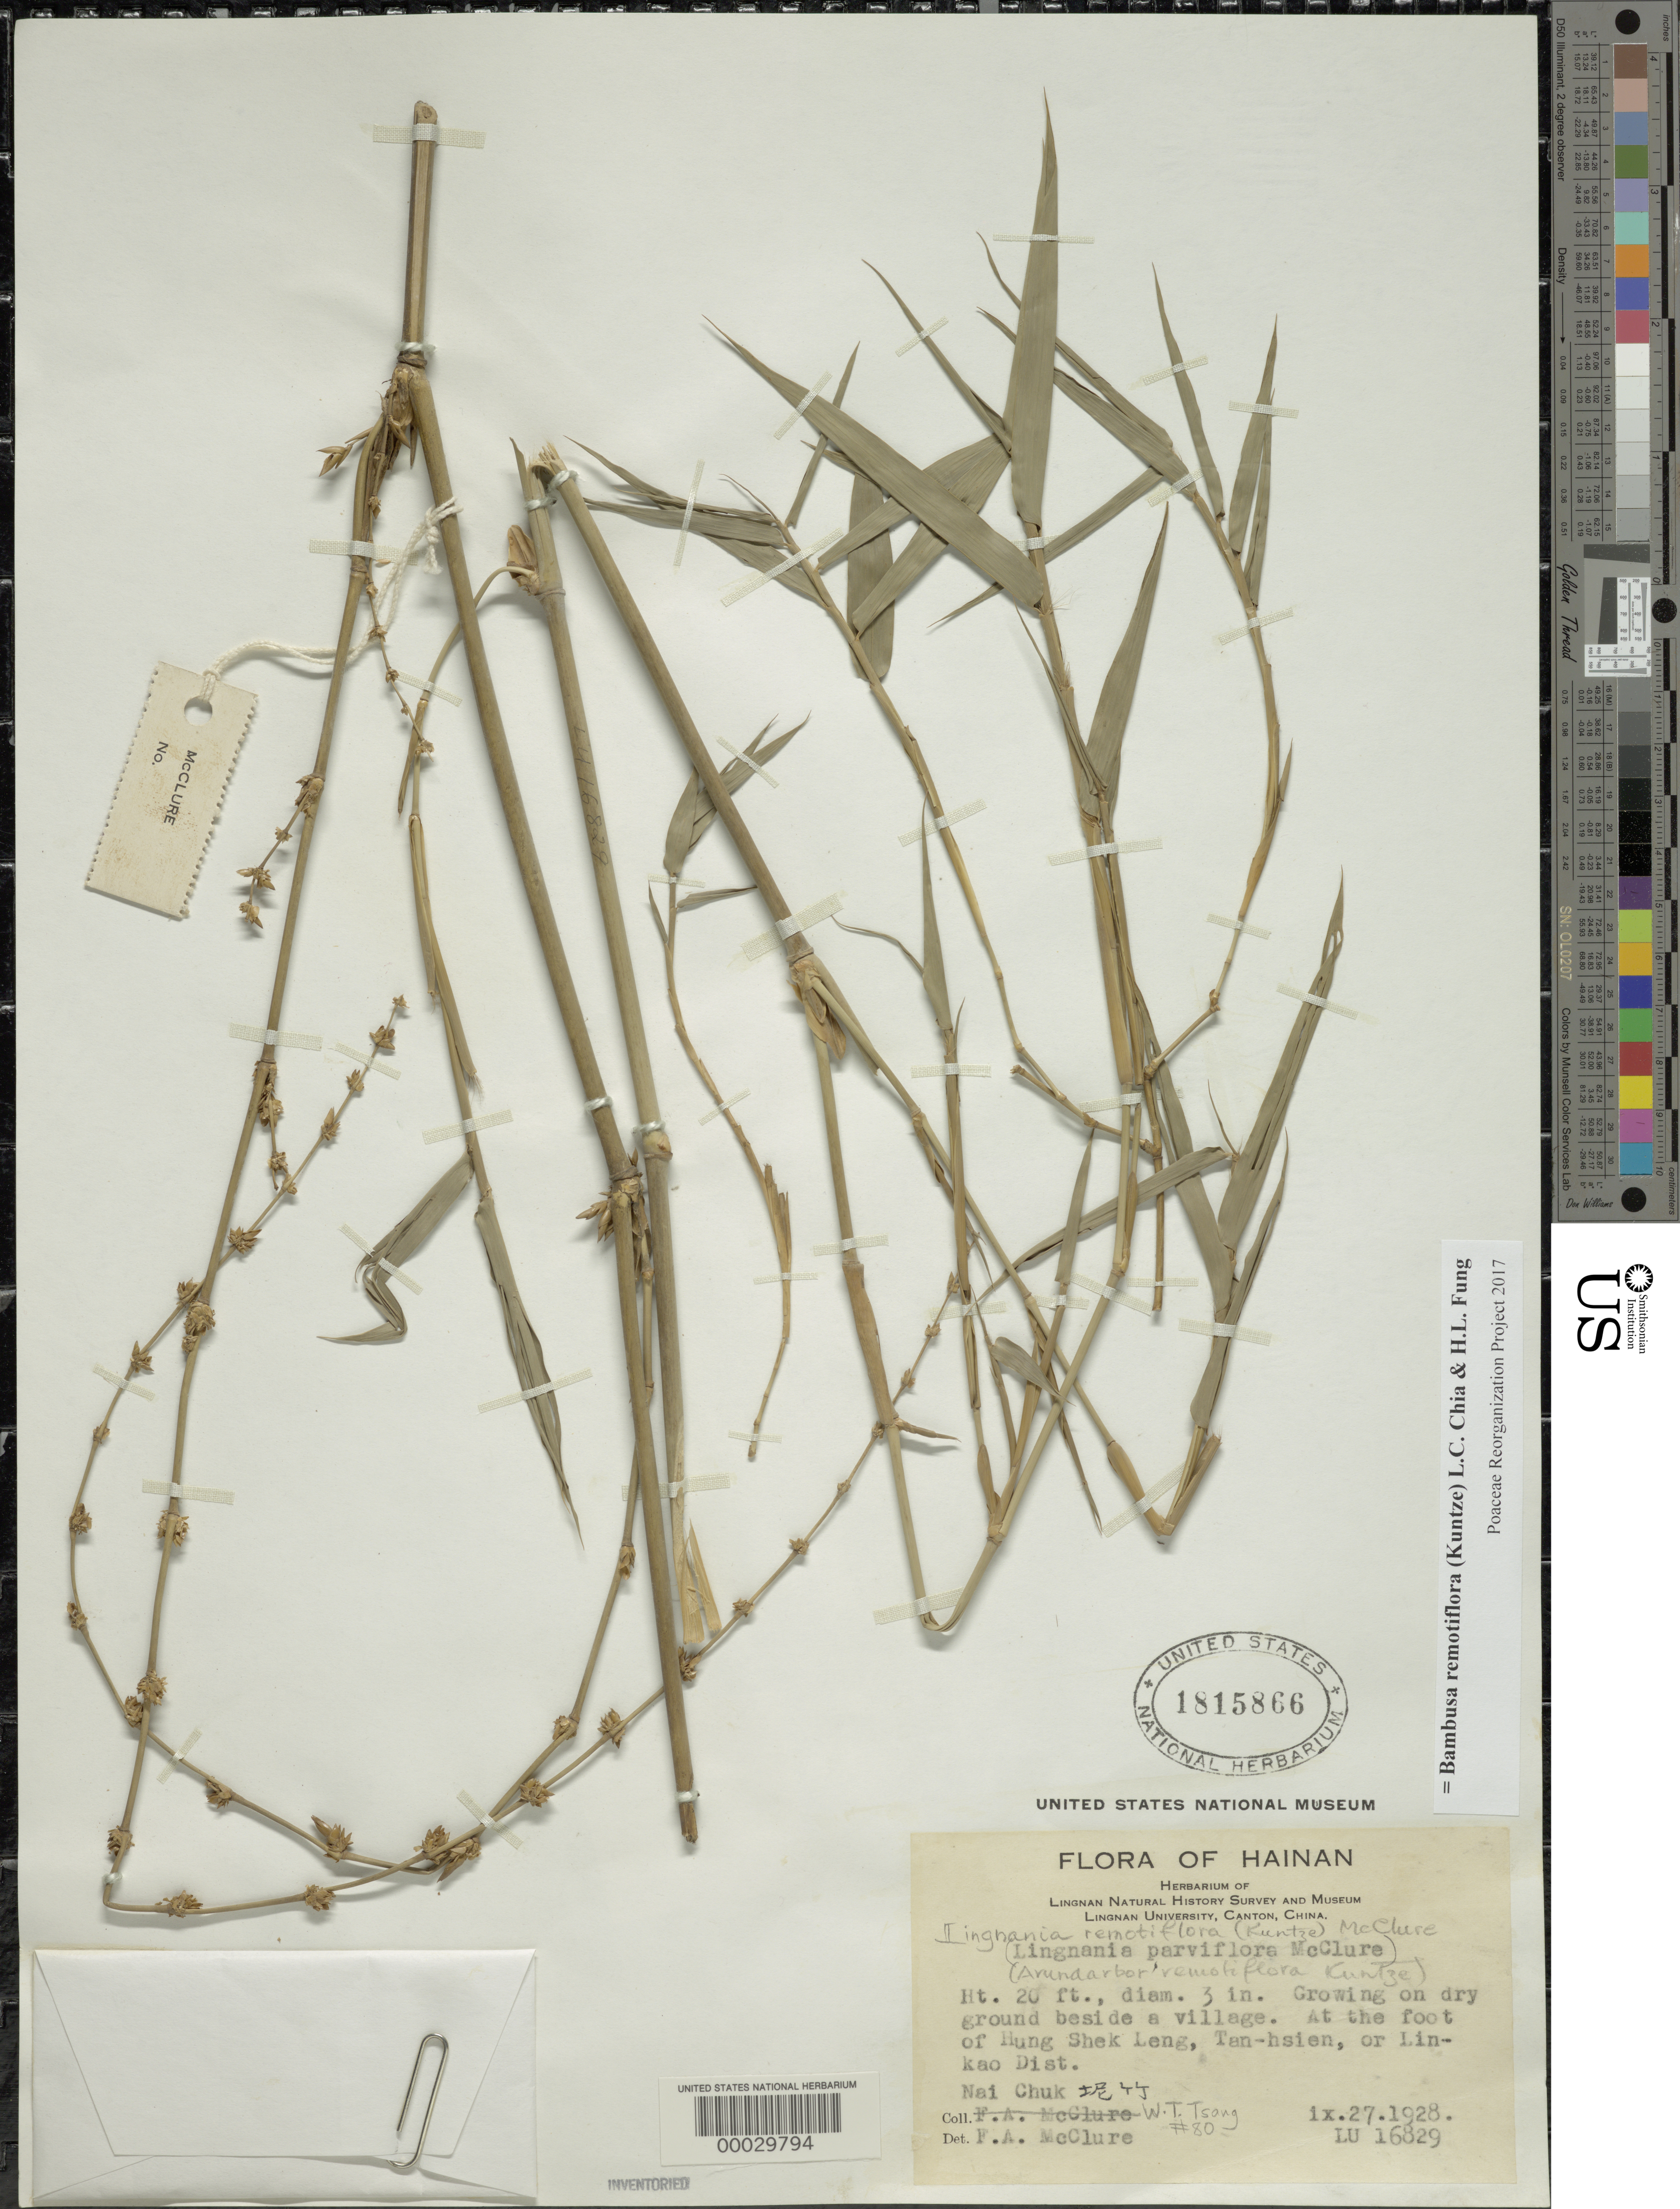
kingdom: Plantae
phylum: Tracheophyta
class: Liliopsida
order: Poales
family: Poaceae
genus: Bambusa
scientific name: Bambusa remotiflora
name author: (Kuntze) Chia & H.L. Fung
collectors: W. T. Tsang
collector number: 80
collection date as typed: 27 Sep 1928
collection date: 1928-09-27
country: China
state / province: Hainan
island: Hainan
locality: Shek leng, tan-hsien, linkao dist.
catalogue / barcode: US 1815866